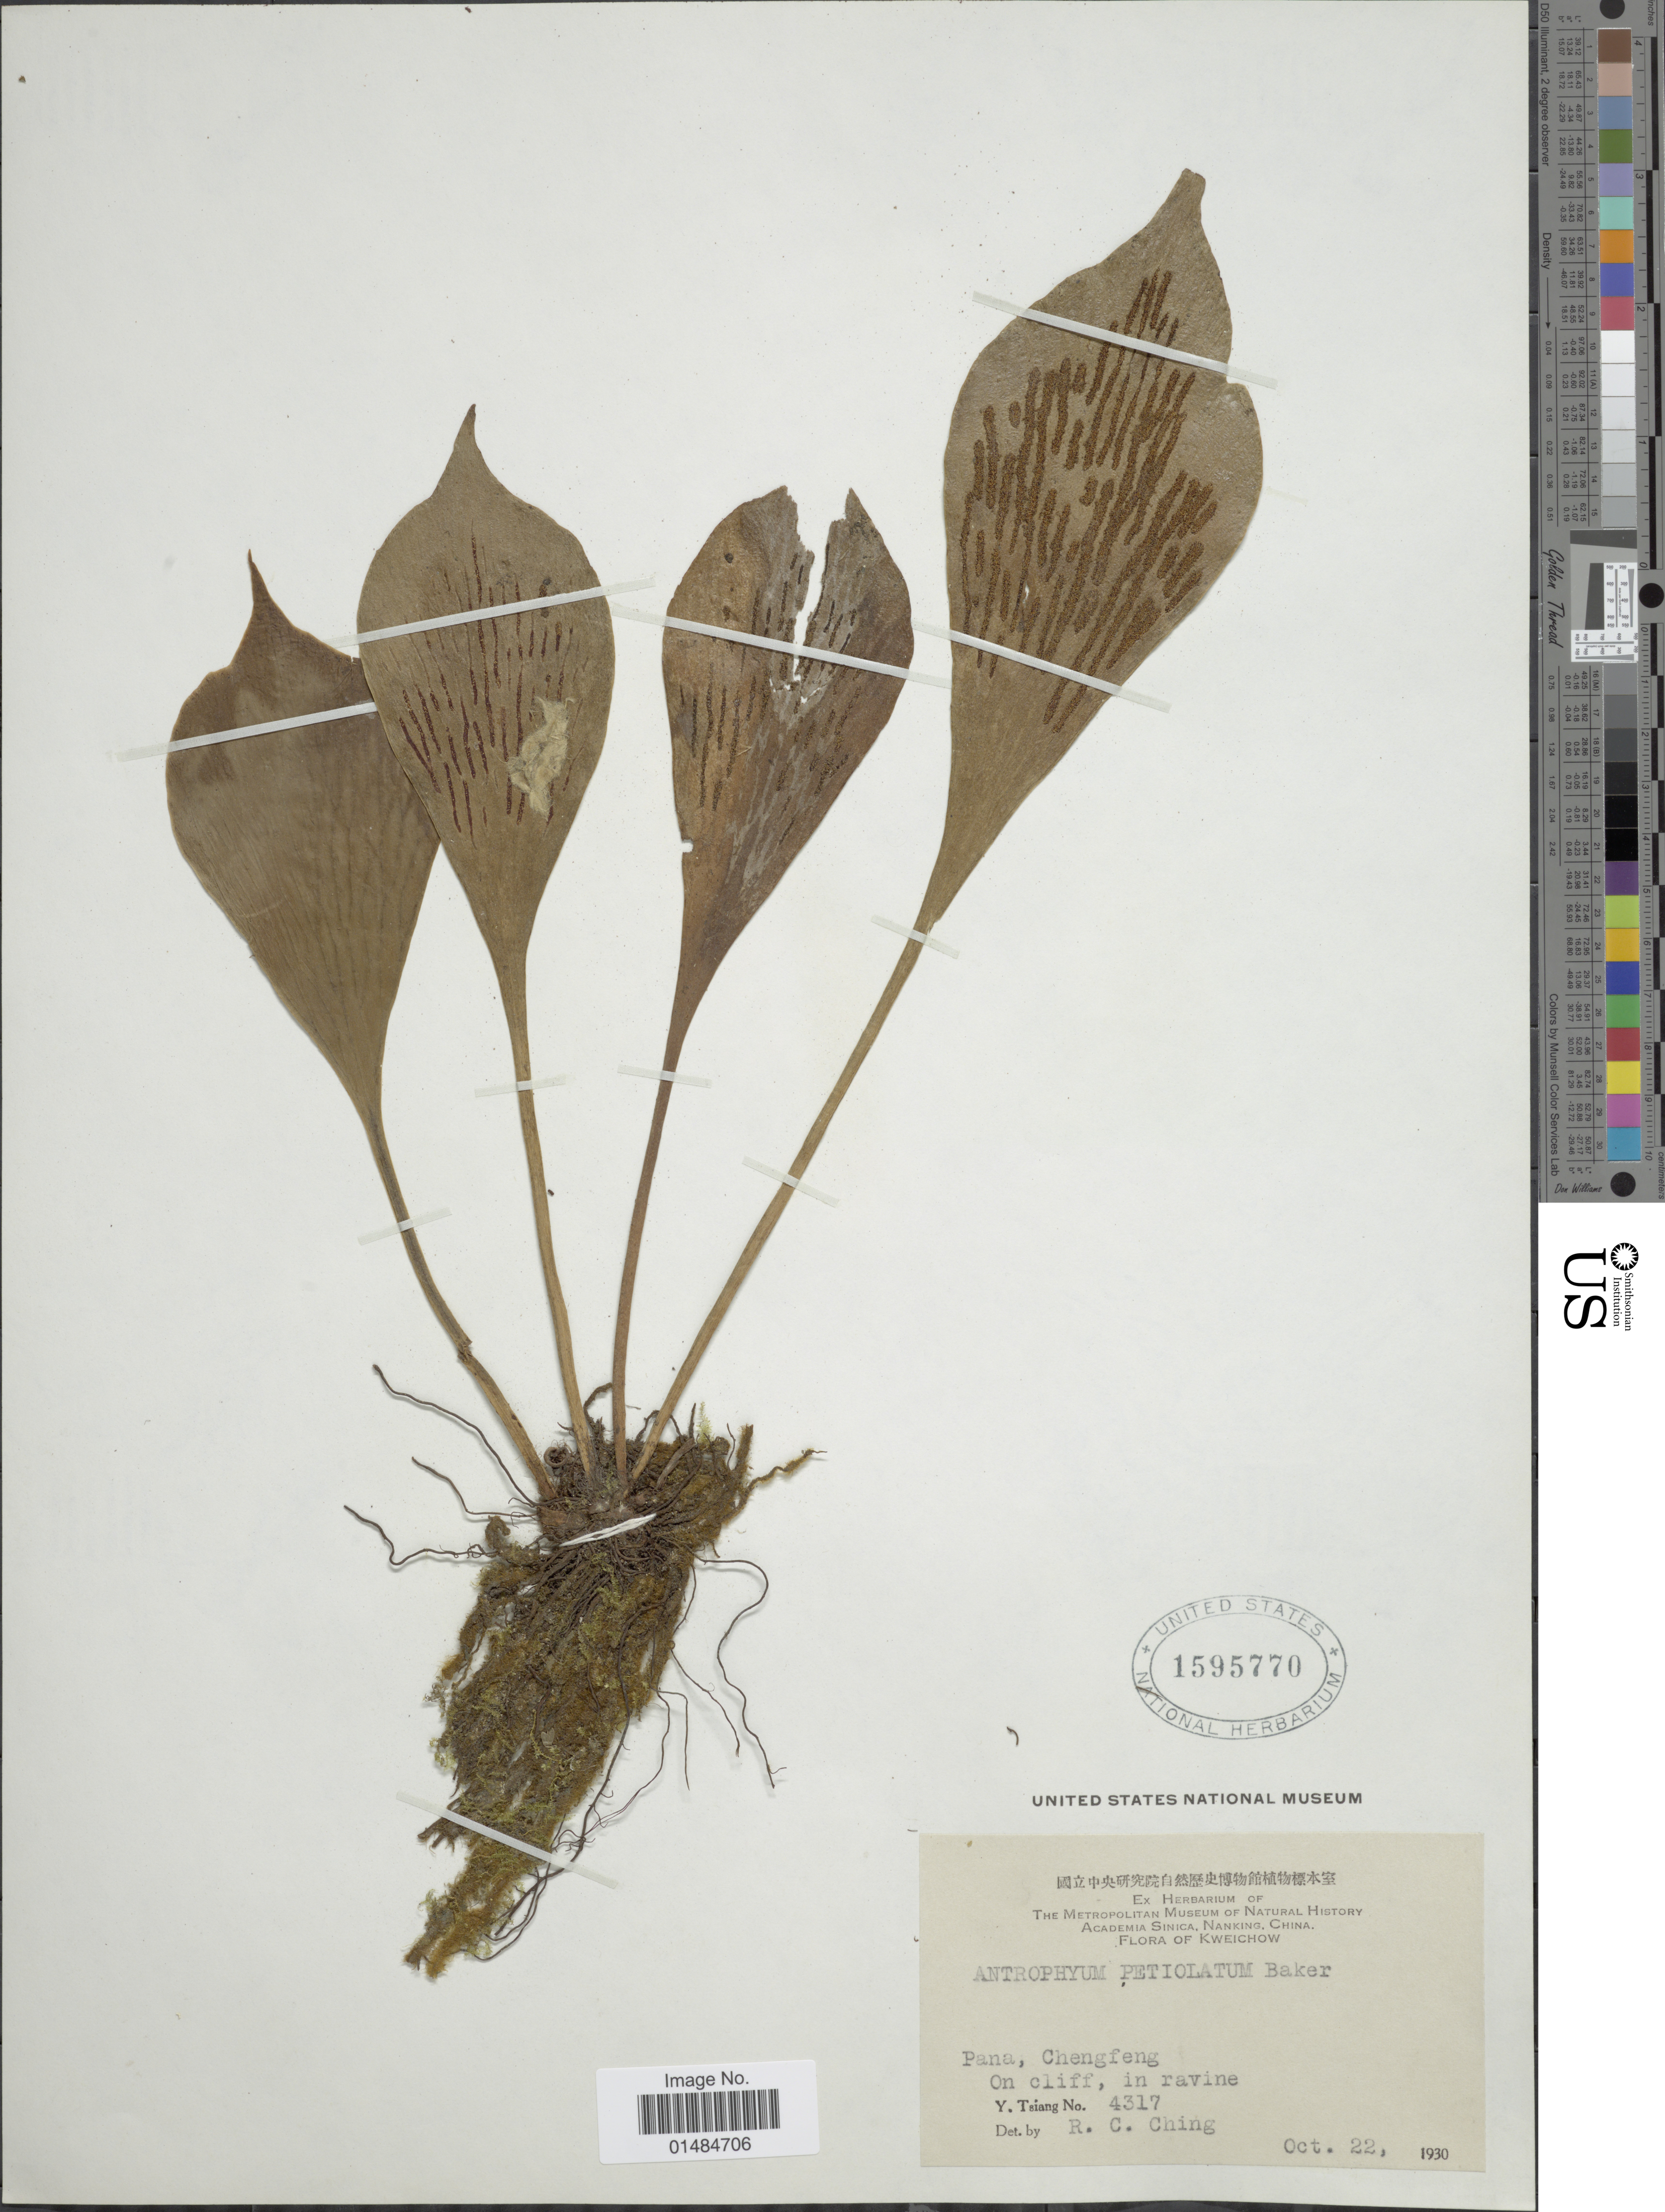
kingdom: Plantae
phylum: Tracheophyta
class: Polypodiopsida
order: Polypodiales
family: Pteridaceae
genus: Antrophyum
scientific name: Antrophyum obovatum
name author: Baker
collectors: Y. Tsiang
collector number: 4317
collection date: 1930-10-22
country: China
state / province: Guizhou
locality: Kweichow. Pana, Chengfeng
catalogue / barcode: US 1595770